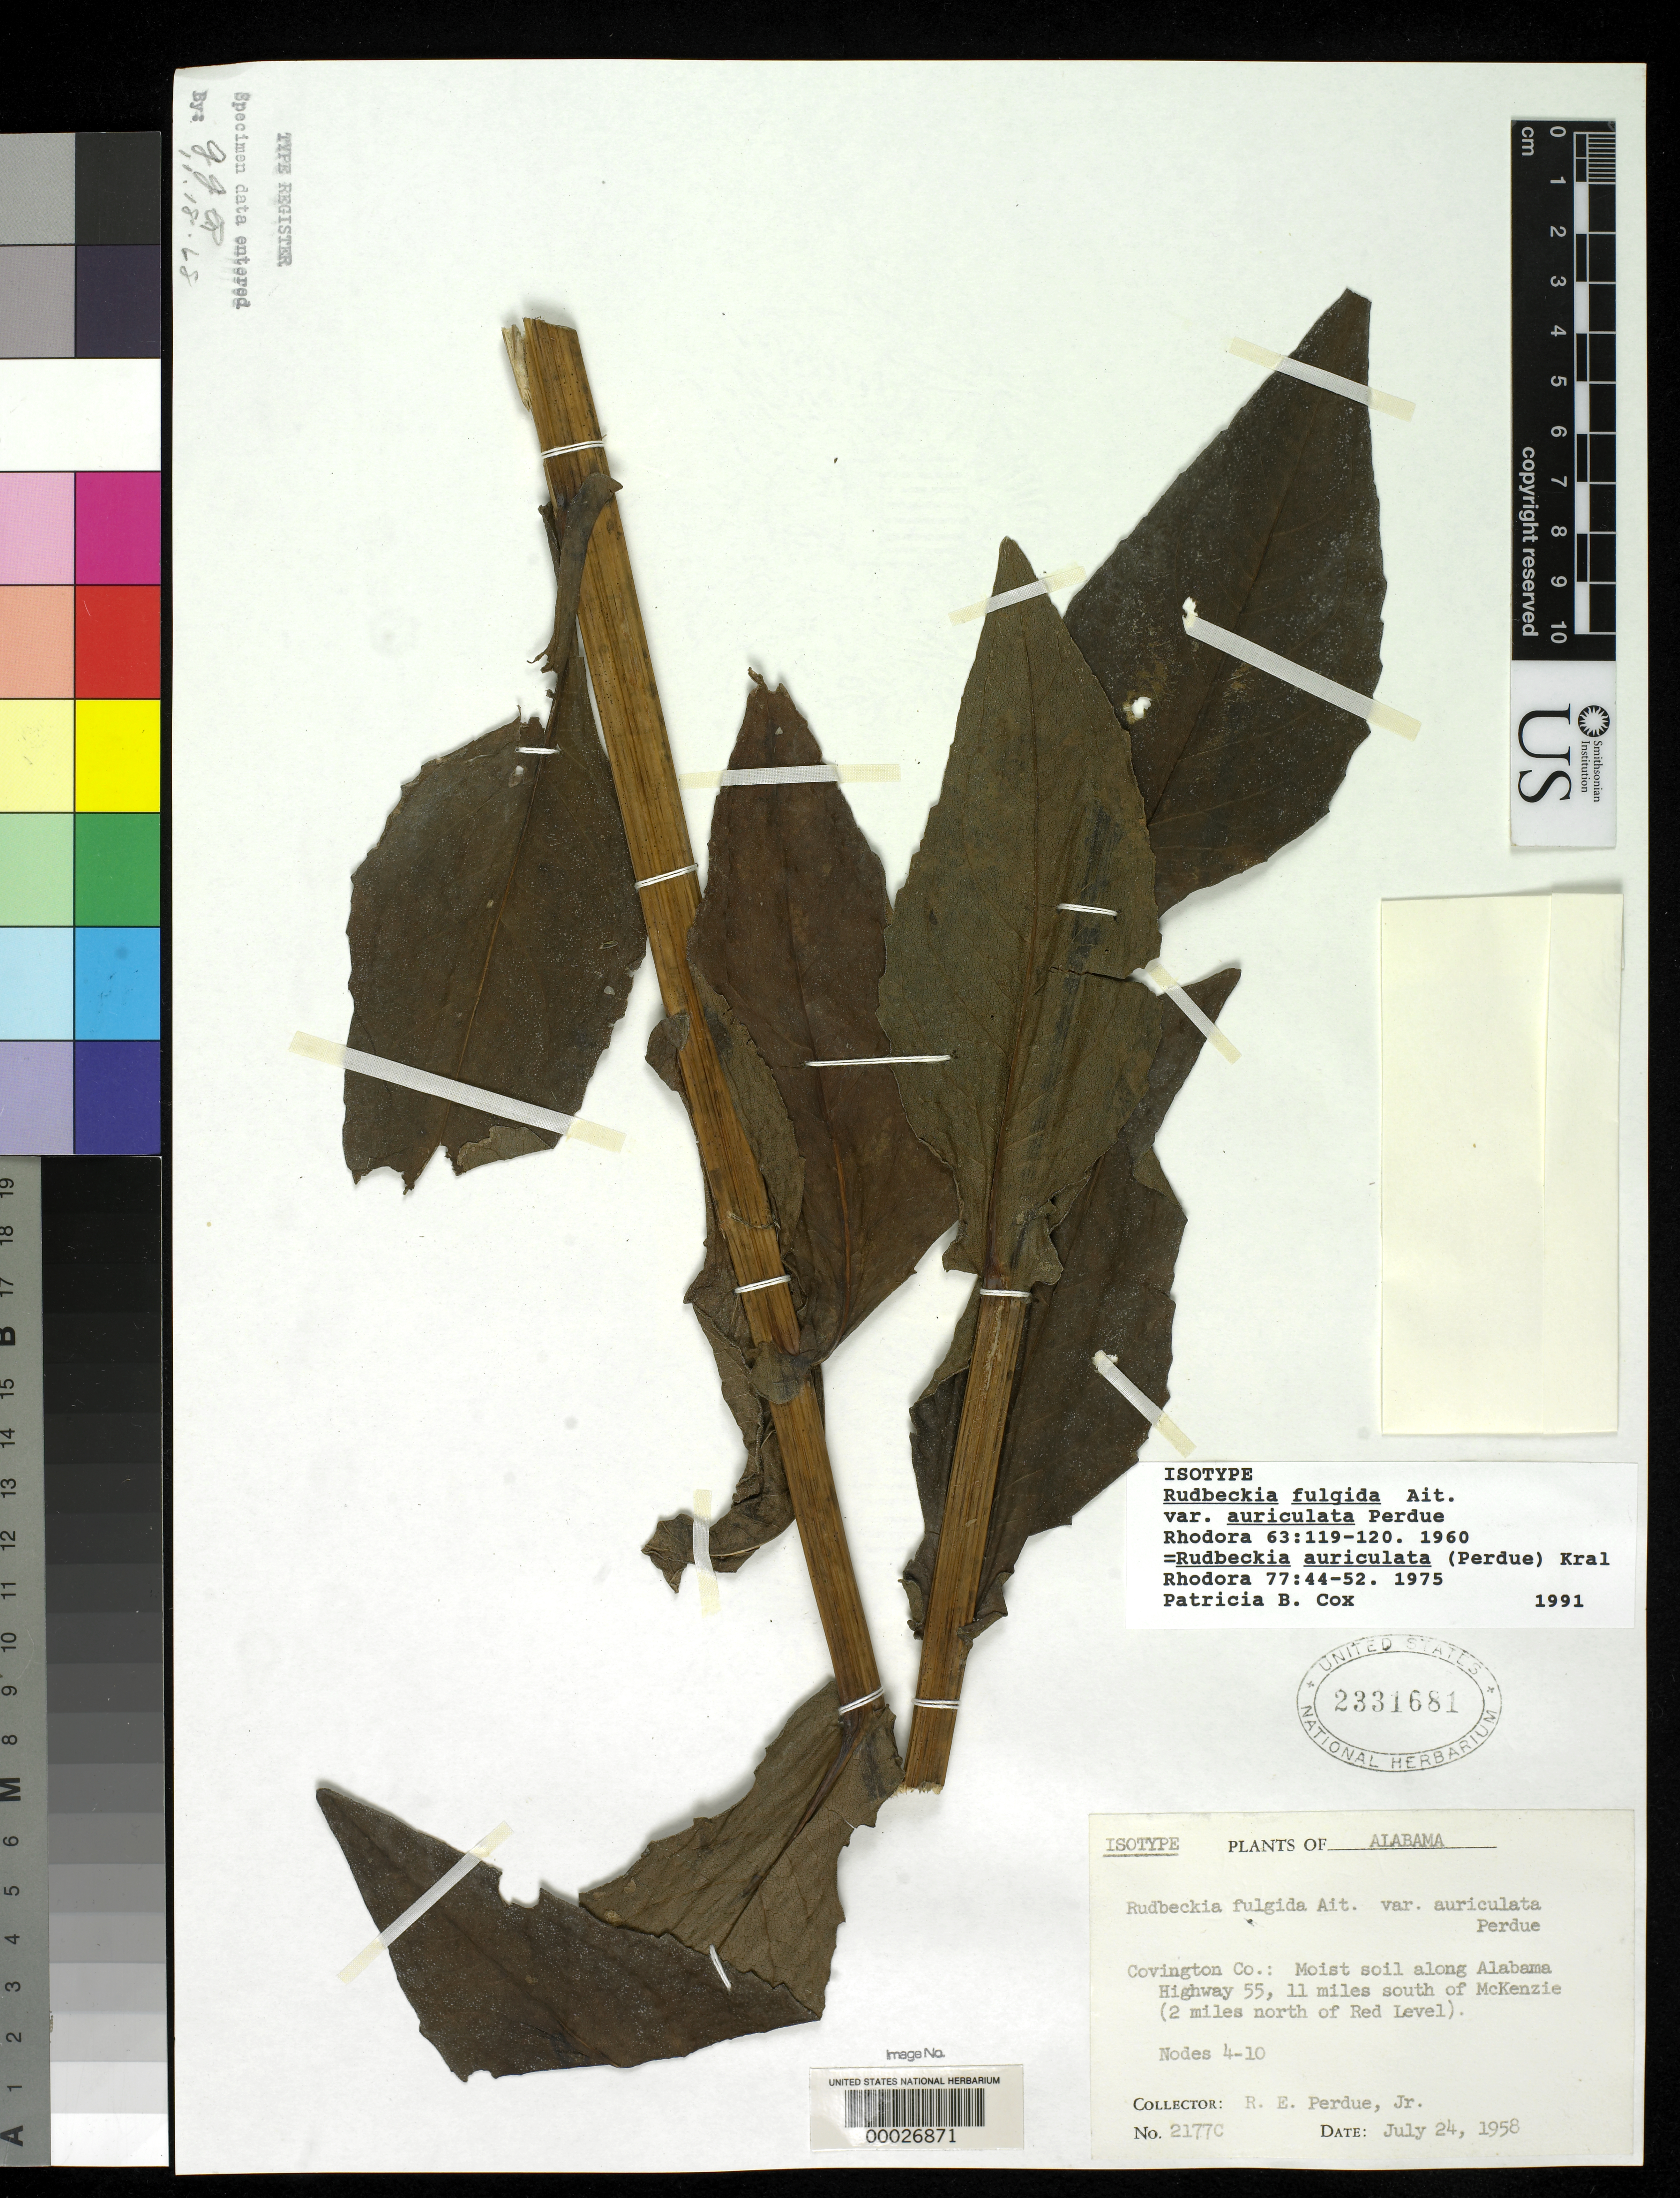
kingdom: Plantae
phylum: Tracheophyta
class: Magnoliopsida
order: Asterales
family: Asteraceae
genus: Rudbeckia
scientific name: Rudbeckia fulgida var. auriculata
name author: Perdue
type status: Isotype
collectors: R. E. Perdue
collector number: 21770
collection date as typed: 24 Jul 1958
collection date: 1958-07-24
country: United States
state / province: Alabama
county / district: Covington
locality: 11 mi S of McKenzie along Alabama Hwy 55, 2 mi N of Red Level.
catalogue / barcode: US 2331681